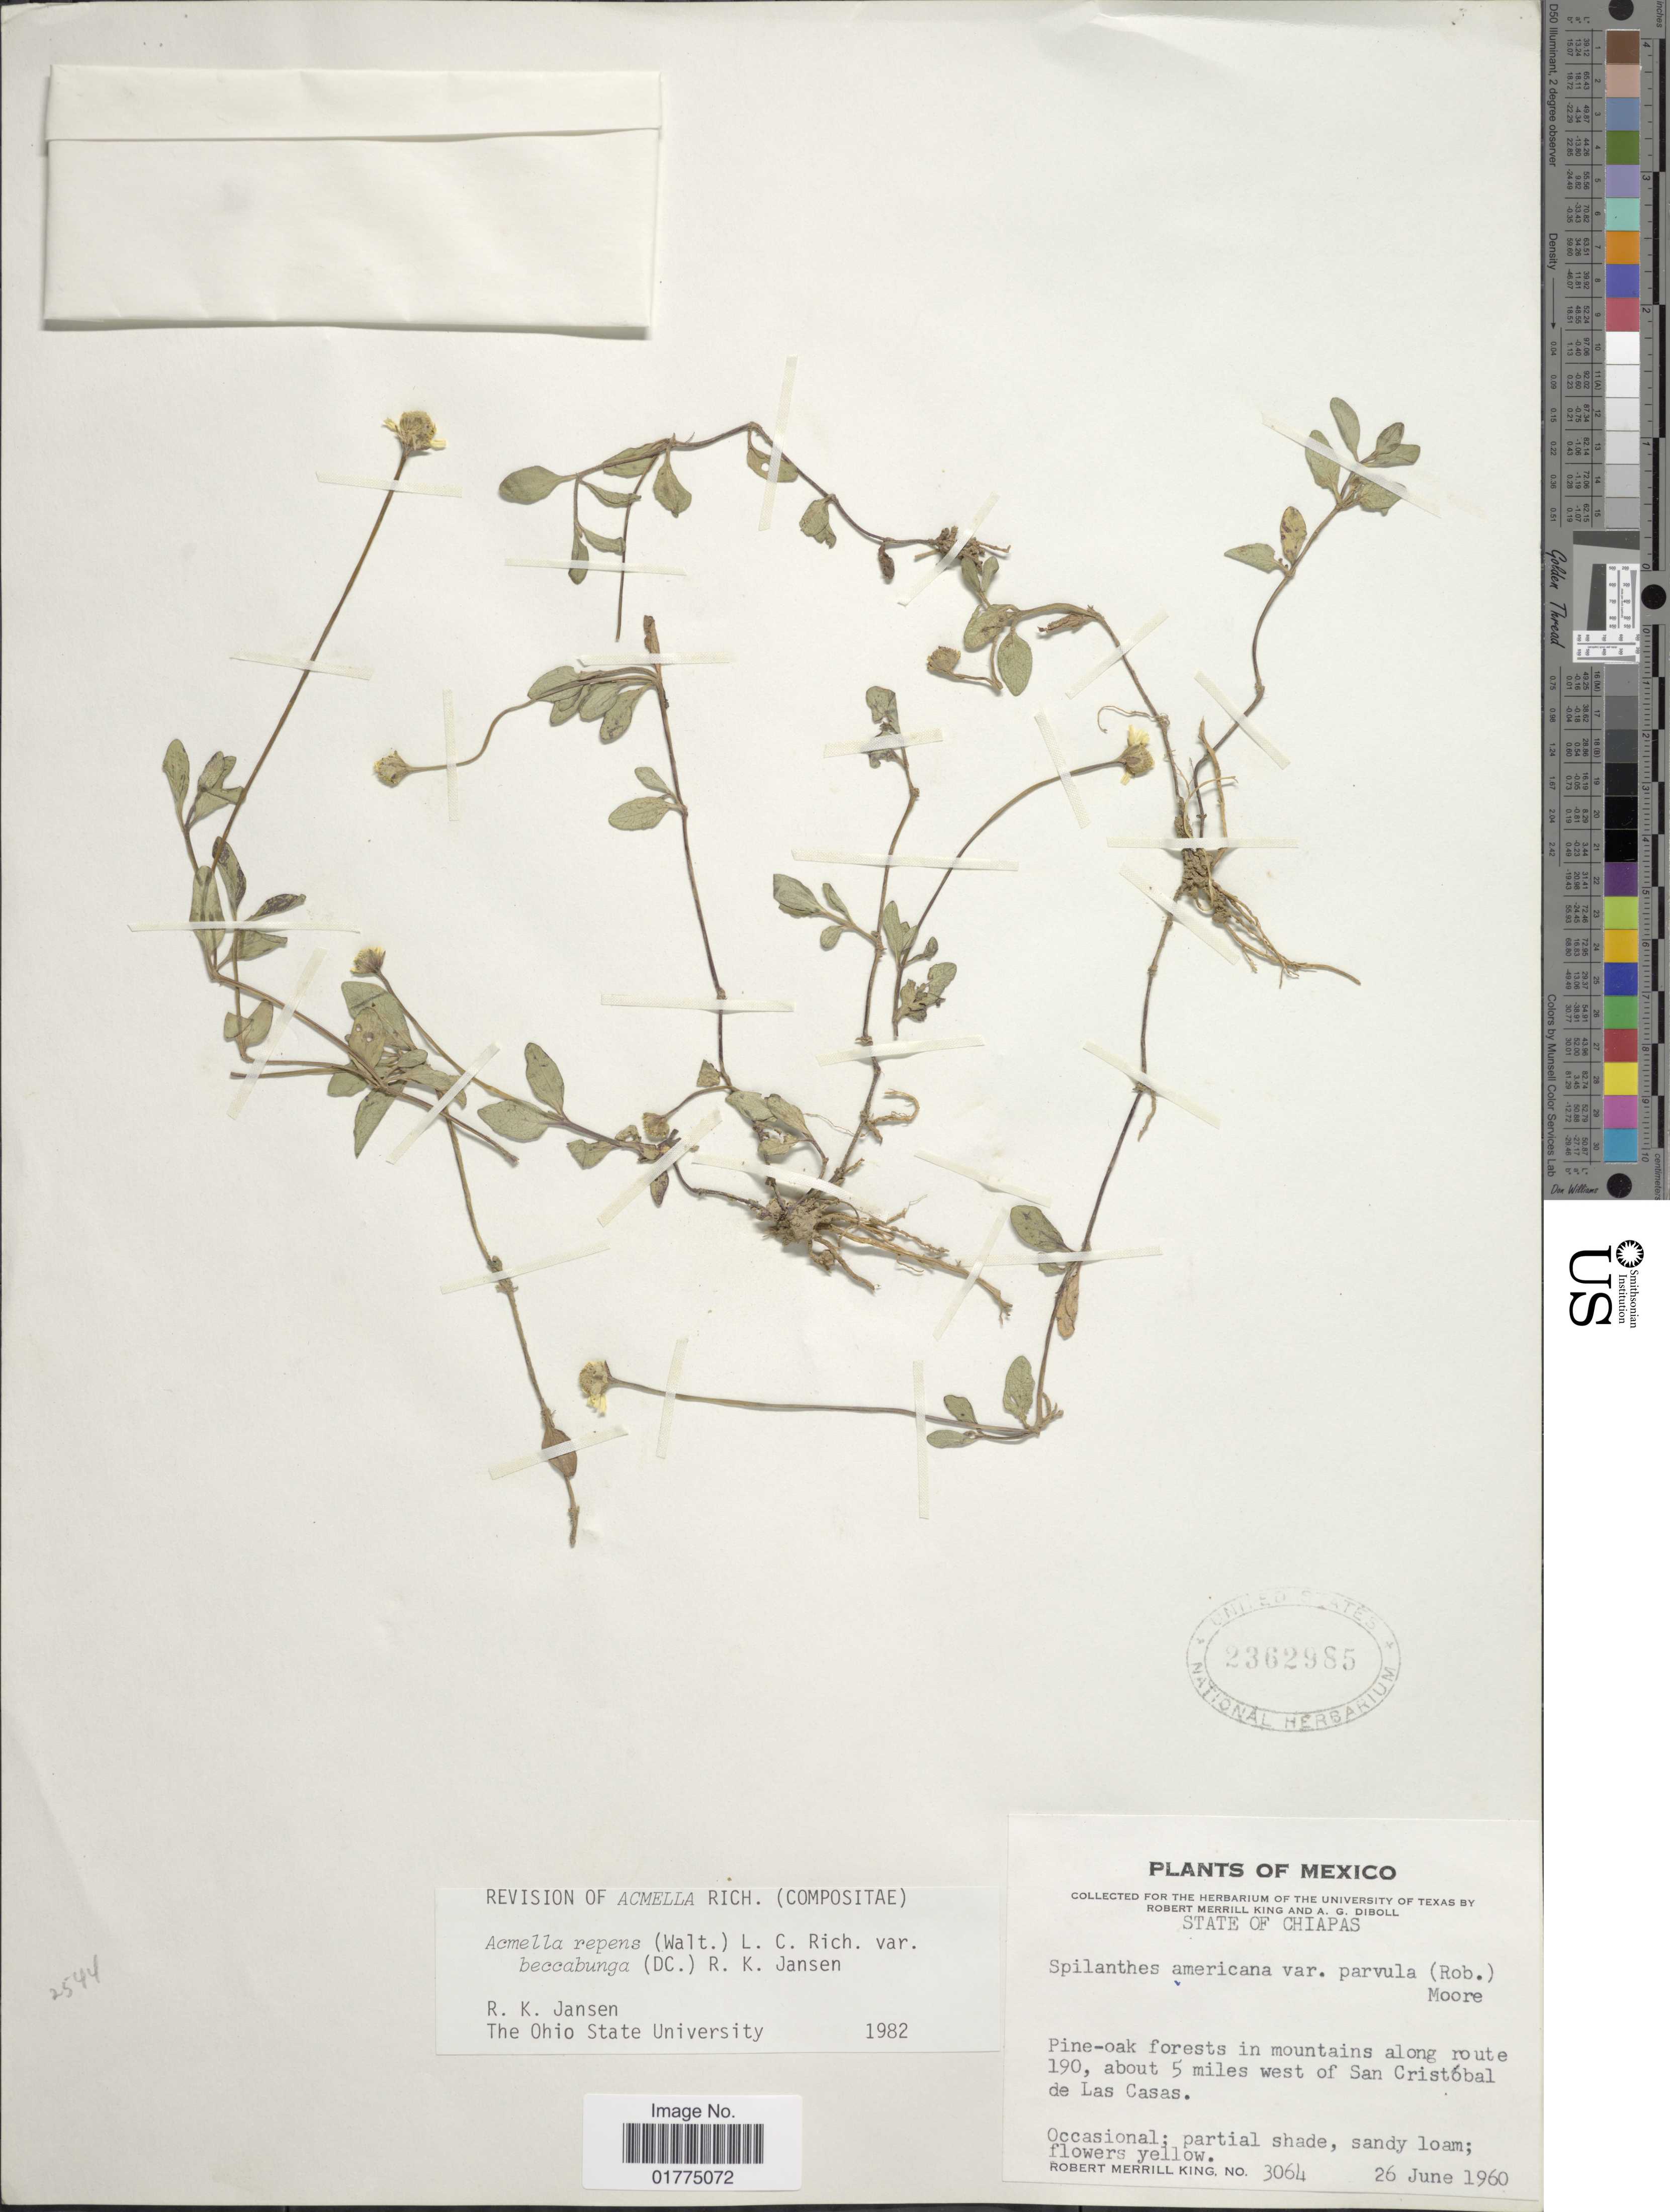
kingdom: Plantae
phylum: Tracheophyta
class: Magnoliopsida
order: Asterales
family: Asteraceae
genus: Acmella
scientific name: Acmella repens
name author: (Walter) Rich.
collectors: R. M. King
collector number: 3064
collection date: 1960-06-26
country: Mexico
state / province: Chiapas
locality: State of Chiapas. Pine-oak forests in mountains along route 190, about 5 miles west of San Cristóbal de Las Casas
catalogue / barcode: US 2362985